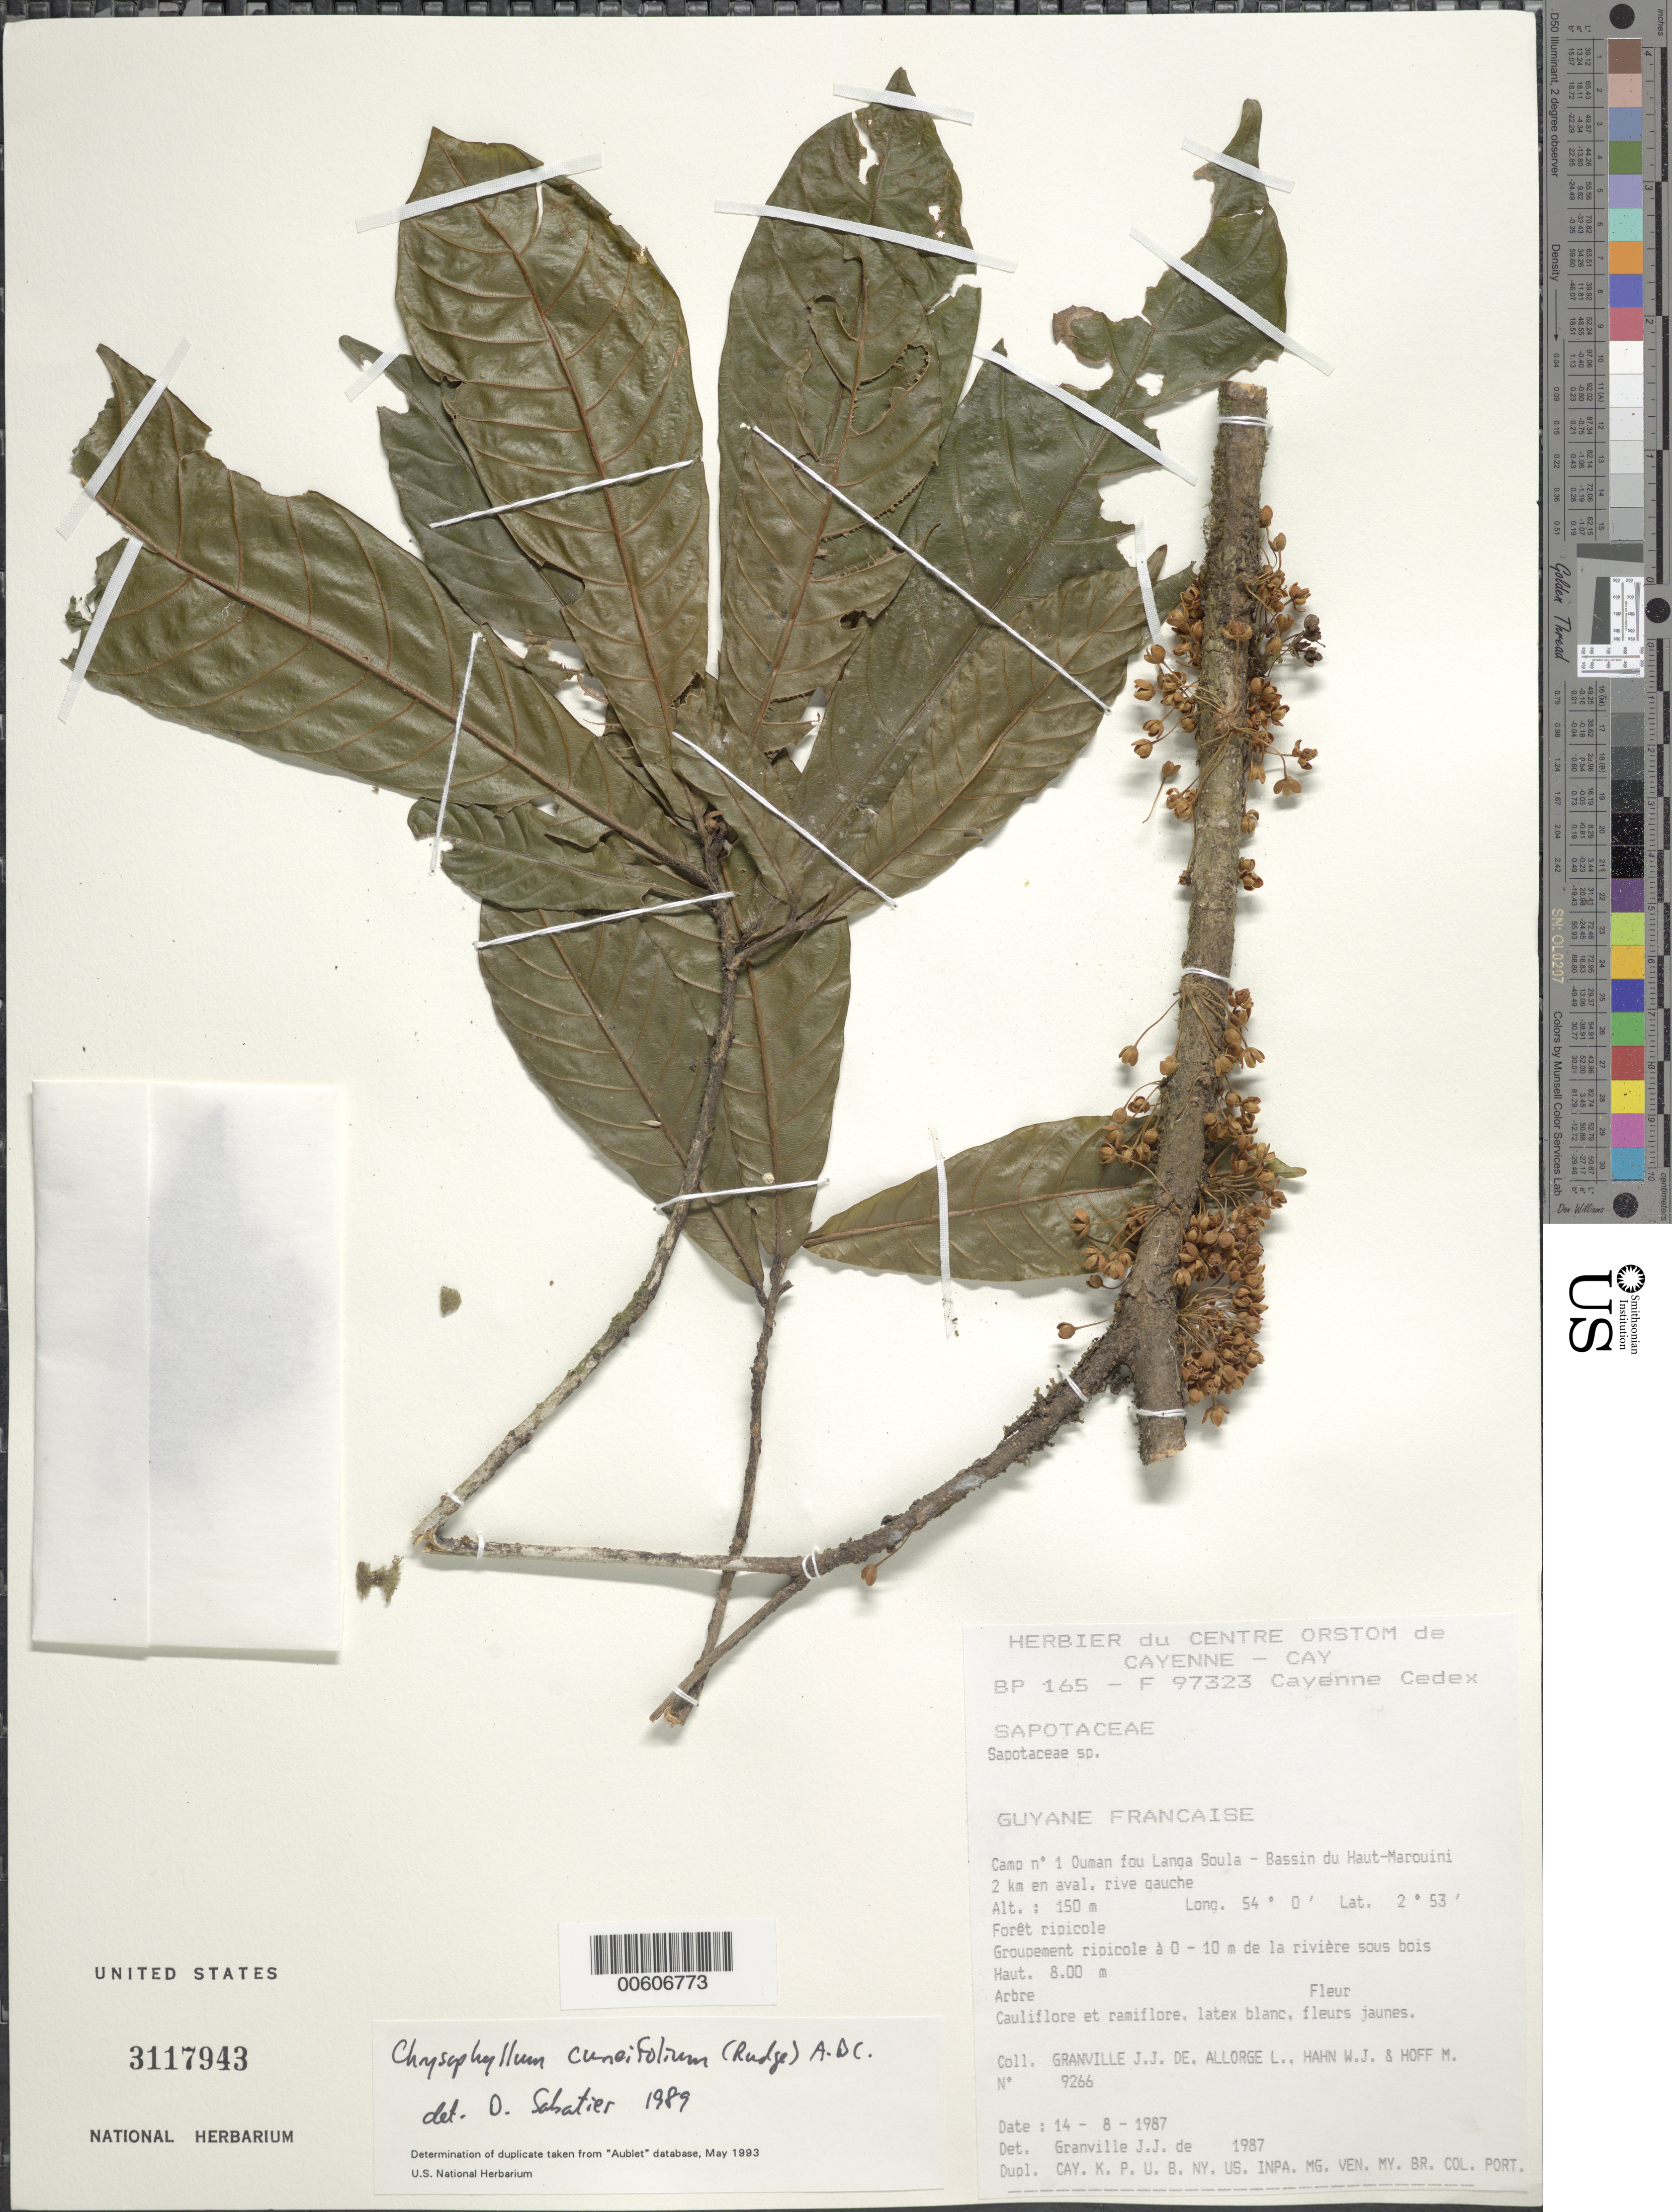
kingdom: Plantae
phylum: Tracheophyta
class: Magnoliopsida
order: Ericales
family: Sapotaceae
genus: Chrysophyllum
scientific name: Chrysophyllum cuneifolium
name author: (Rudge) A. DC.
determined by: Sabatier, D.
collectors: J.-J. de Granville, L. Allorge, W. J. Hahn & M. Hoff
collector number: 9266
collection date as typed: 14-Aug-87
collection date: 1987-08-14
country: French Guiana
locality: Camp #1, Ouman fou Langa Soula, Bassin du Haut-Marouini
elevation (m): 150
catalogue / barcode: US 3117943